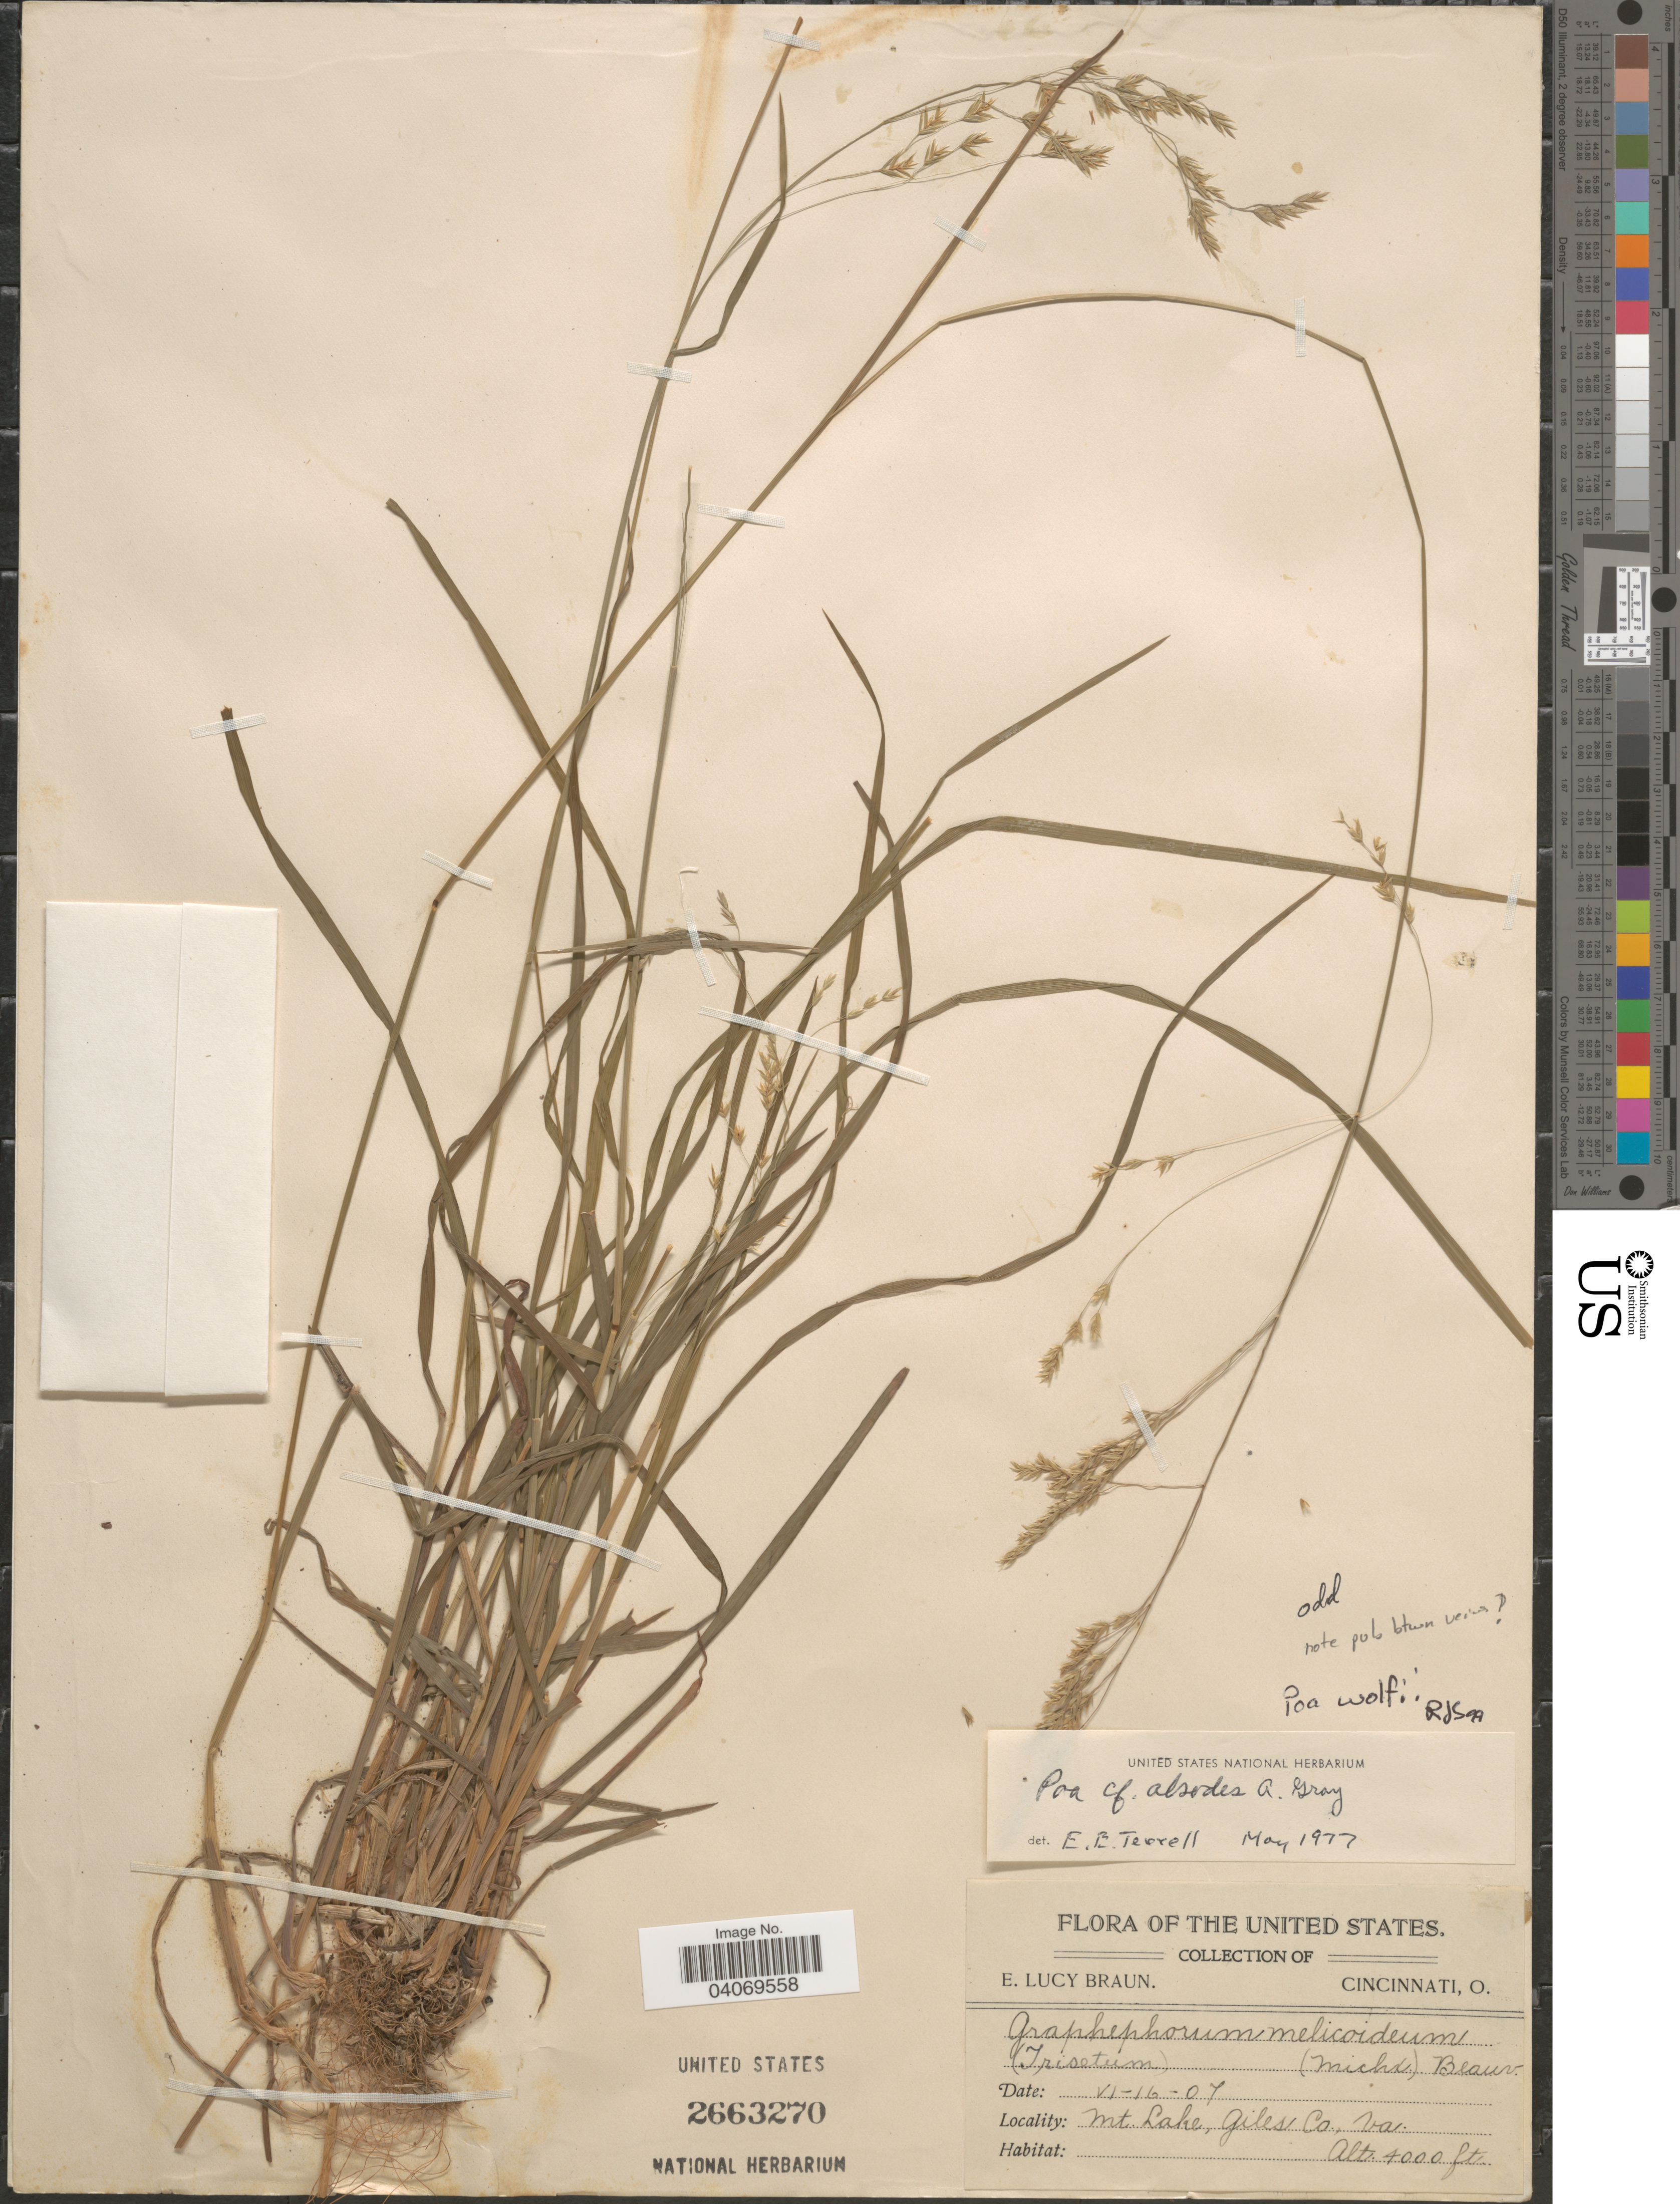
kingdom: Plantae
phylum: Tracheophyta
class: Liliopsida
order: Poales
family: Poaceae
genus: Poa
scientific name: Poa wolfii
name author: Scribn.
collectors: E. L. Braun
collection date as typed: Transcribed d/m/y: 16/6/7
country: United States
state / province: Virginia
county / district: Giles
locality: Mt. Lake, Giles Co.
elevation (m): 1219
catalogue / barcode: US 2663270